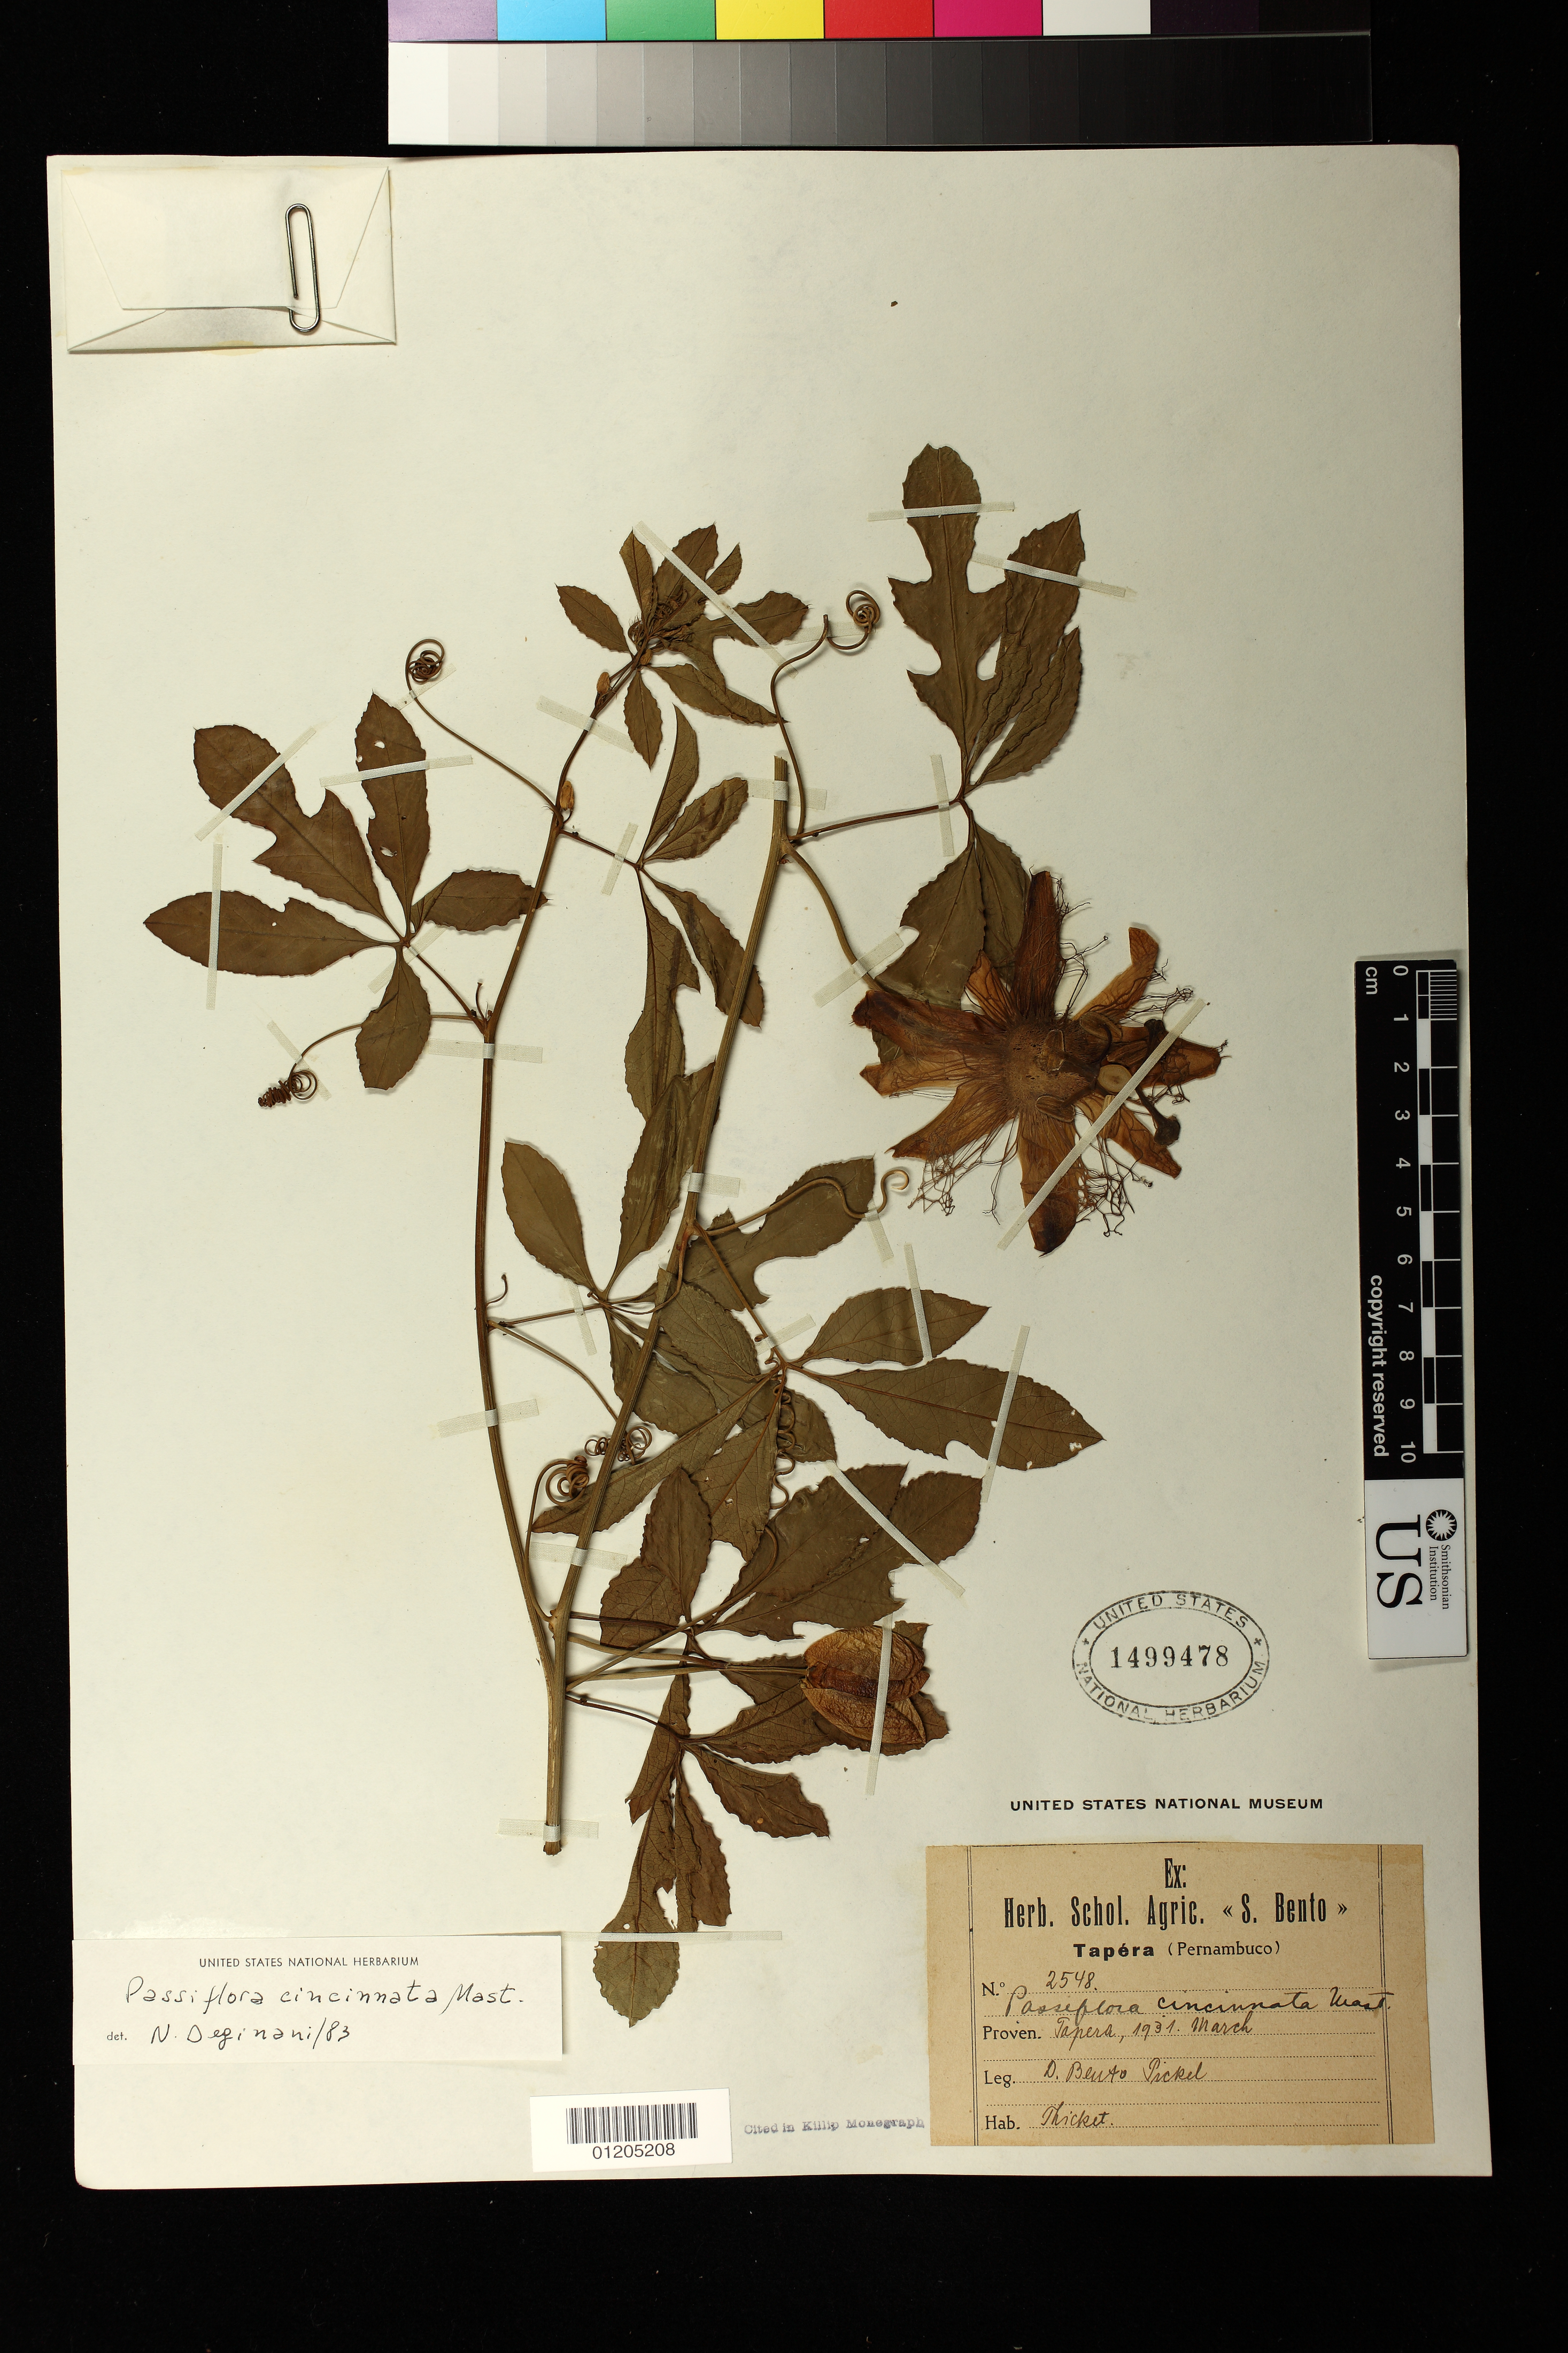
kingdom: Plantae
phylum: Tracheophyta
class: Magnoliopsida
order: Malpighiales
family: Passifloraceae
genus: Passiflora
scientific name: Passiflora cincinnata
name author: Mast.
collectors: B. J. Pickel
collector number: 2548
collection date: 1931-03-01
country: Brazil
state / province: Pernambuco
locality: Tapera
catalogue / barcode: US 1499478